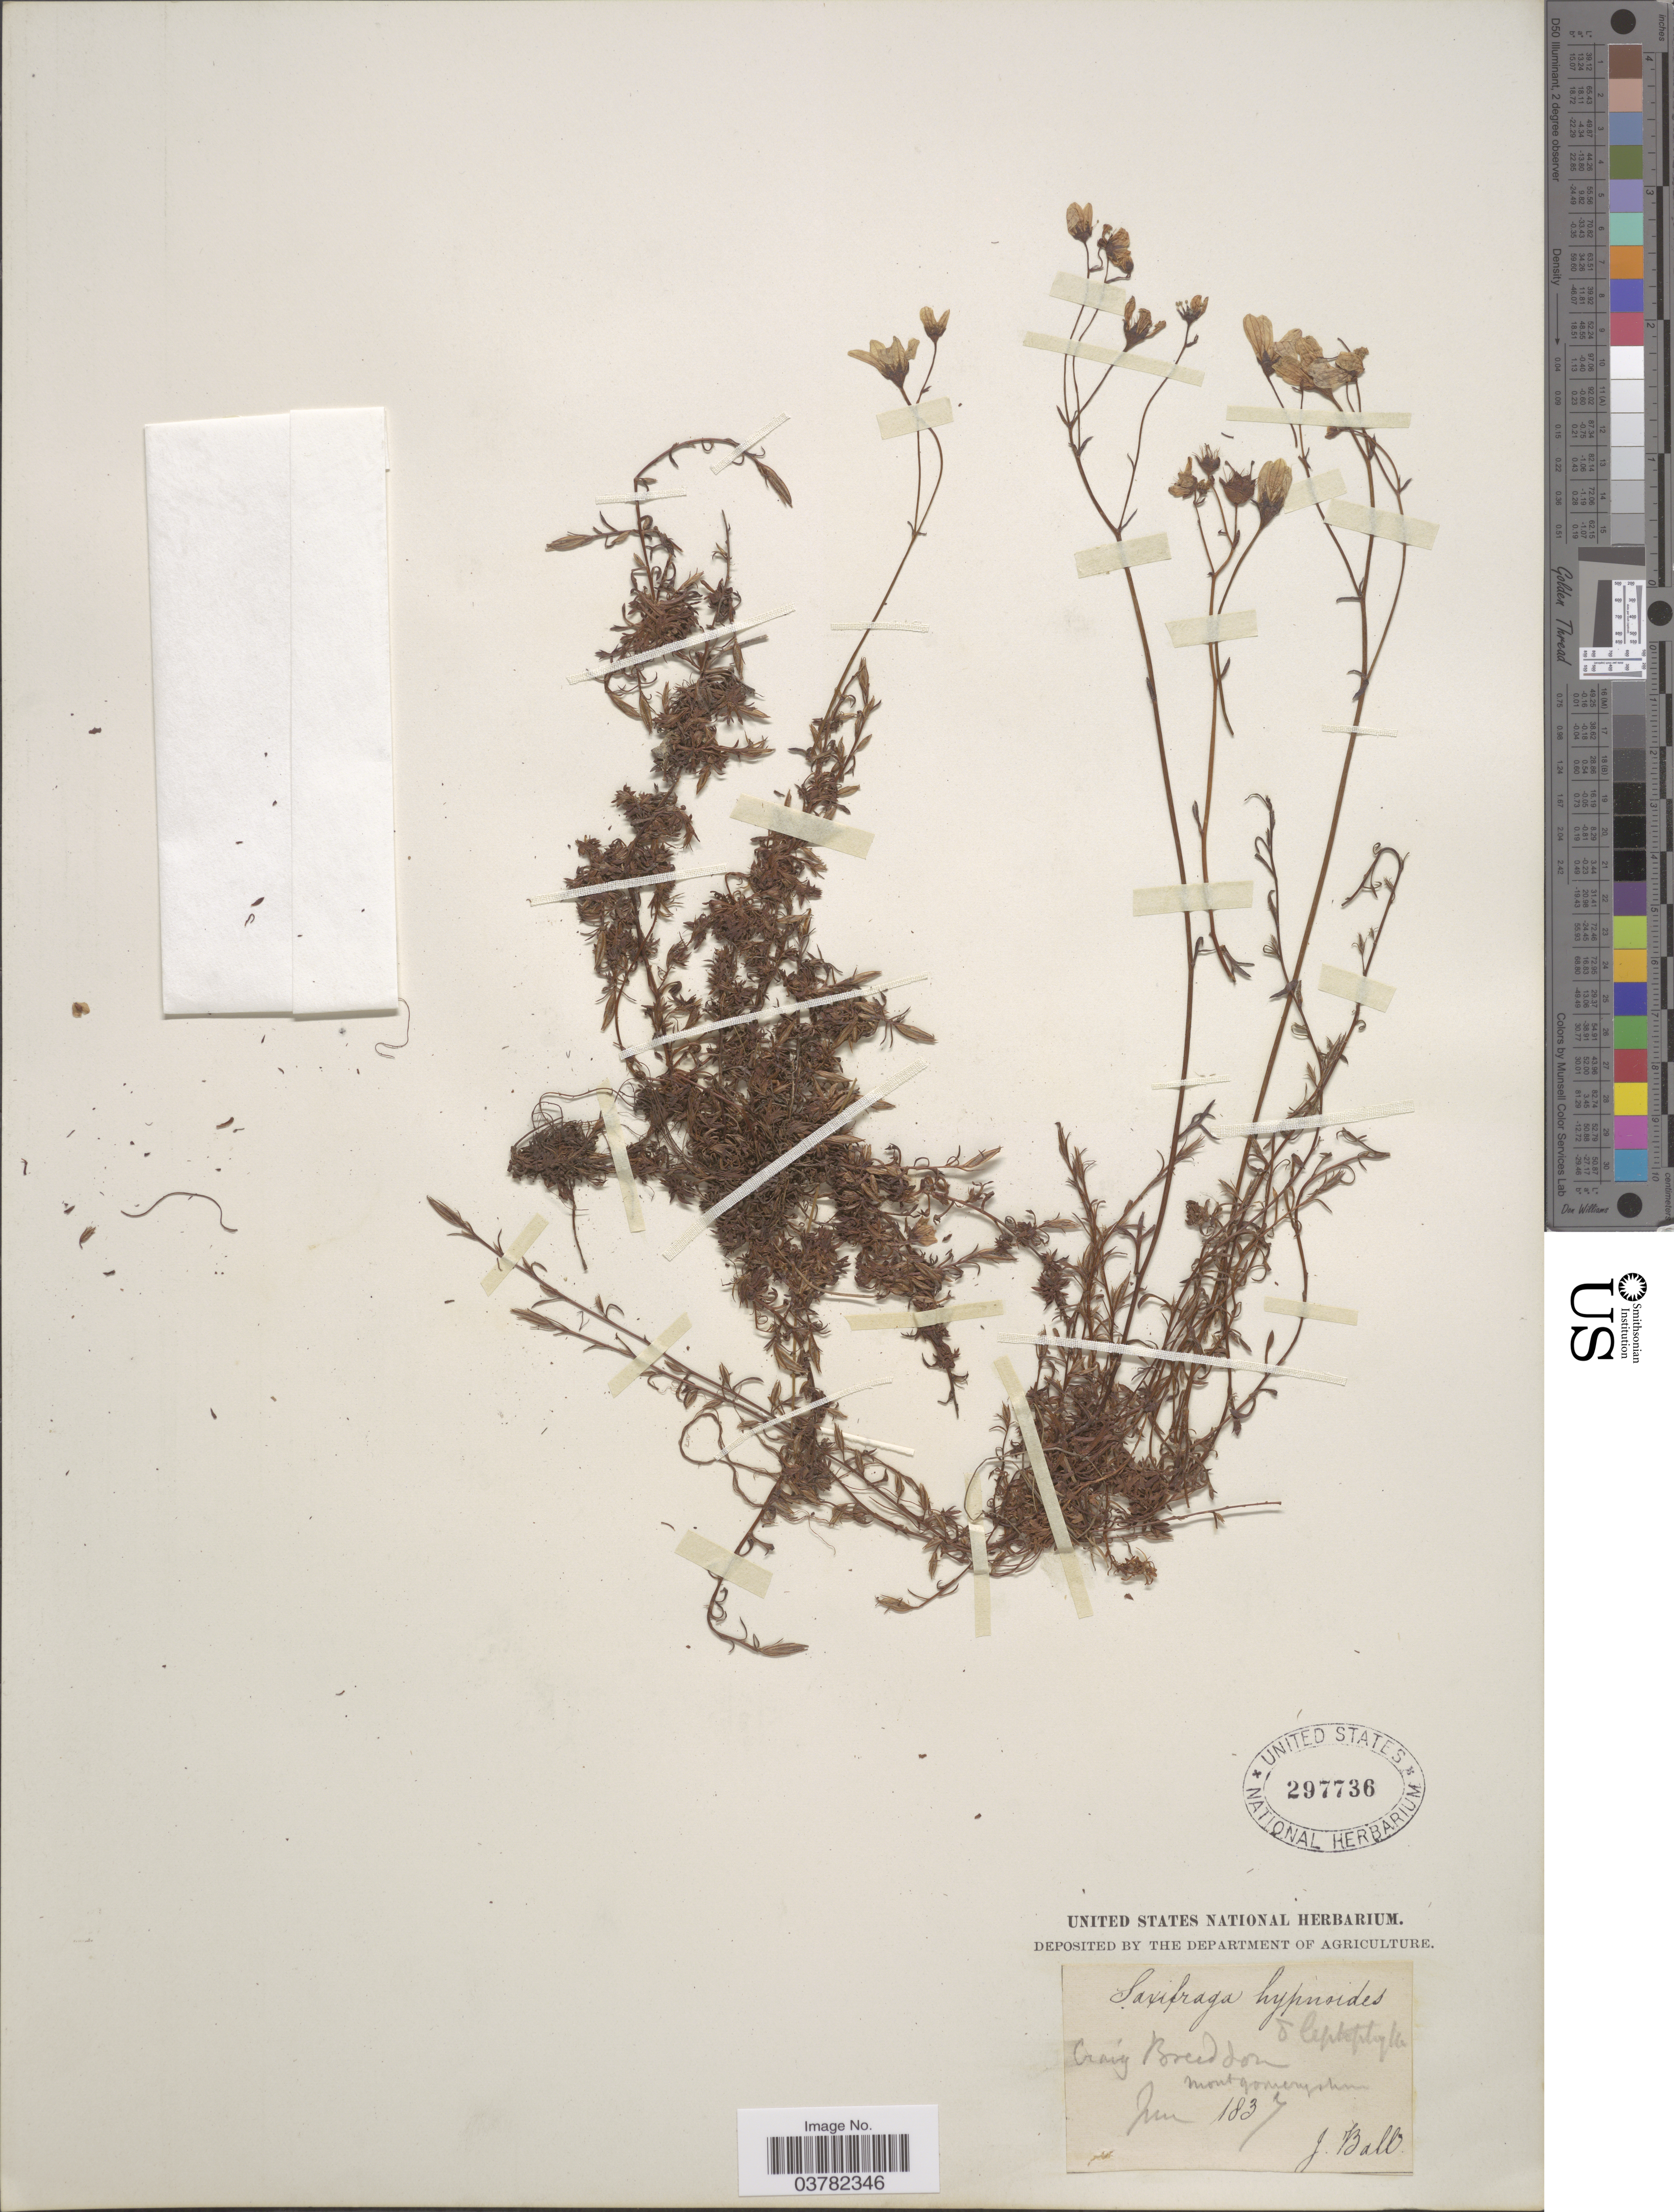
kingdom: Plantae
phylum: Tracheophyta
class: Magnoliopsida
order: Saxifragales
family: Saxifragaceae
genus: Saxifraga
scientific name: Saxifraga hypnoides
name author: L.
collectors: J. Ball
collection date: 1837-06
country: United Kingdom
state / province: Wales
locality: Craig Breiddon. Montgomeryshire.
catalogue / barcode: US 297736